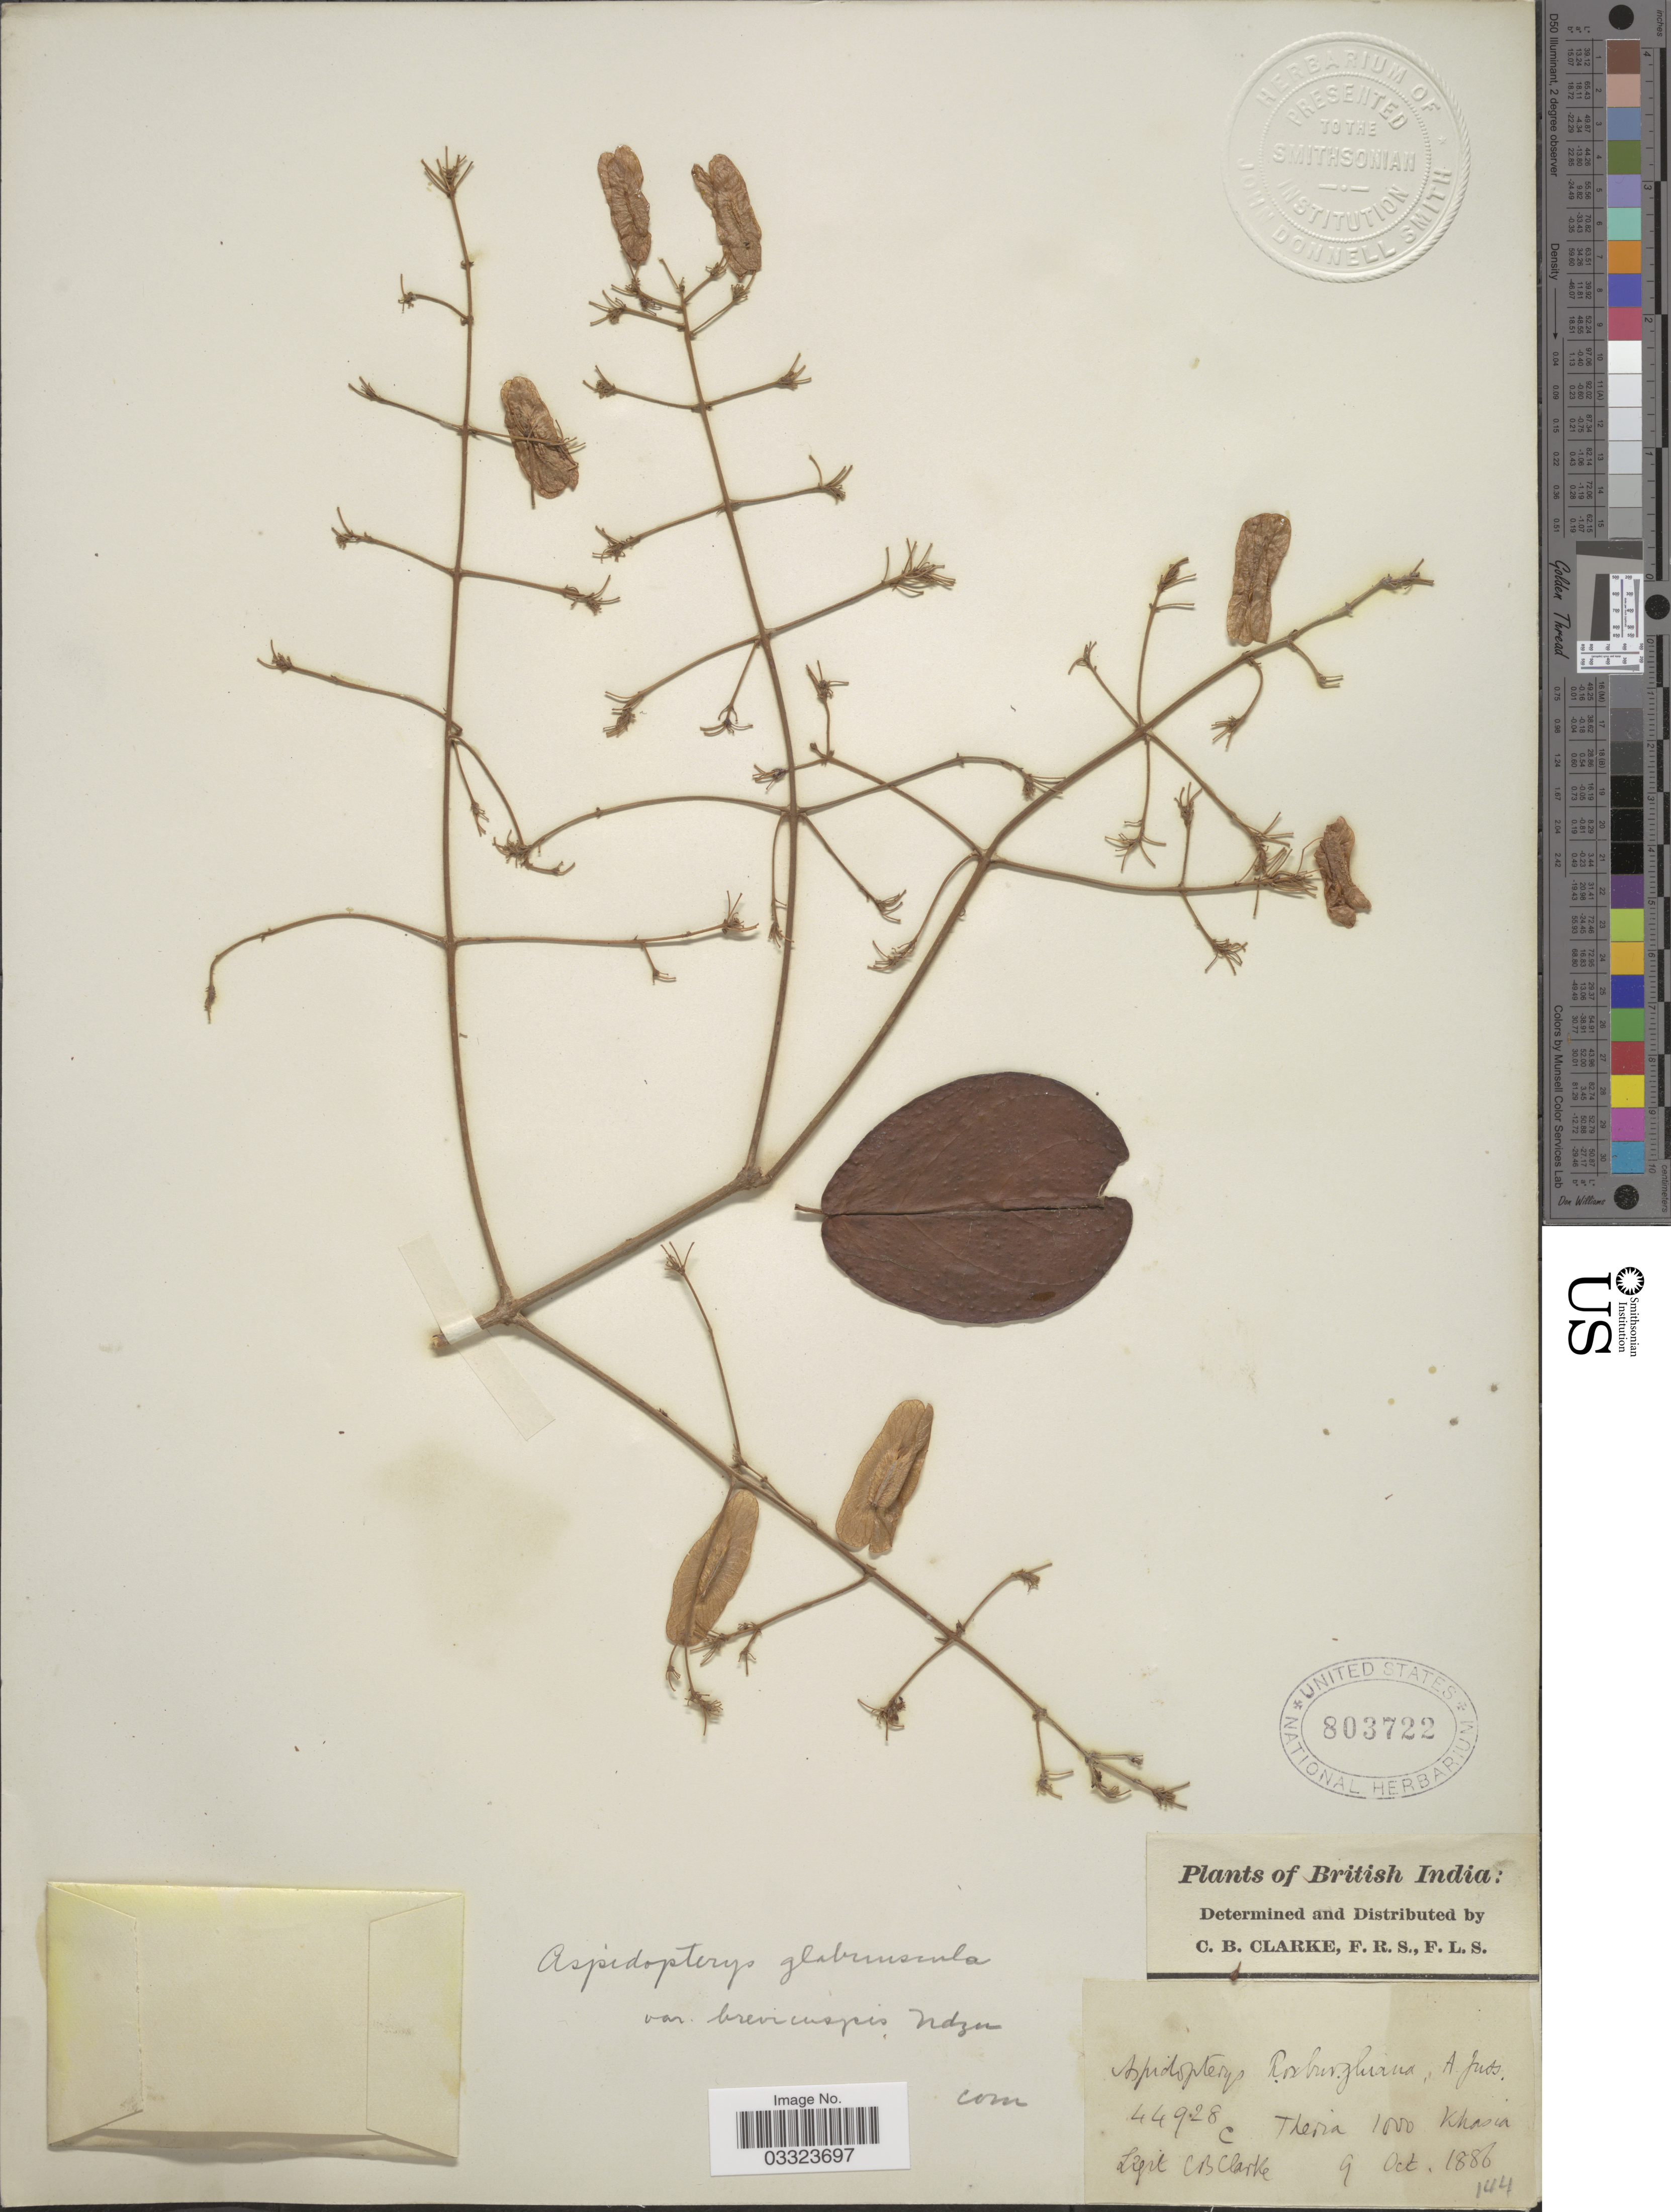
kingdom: Plantae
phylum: Tracheophyta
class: Magnoliopsida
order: Malpighiales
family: Malpighiaceae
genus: Aspidopterys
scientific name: Aspidopterys glabriuscula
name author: A. Juss.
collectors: C. B. Clarke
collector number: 44928C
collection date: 1886-10-09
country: India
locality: British India. Theria. Khasia.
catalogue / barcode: US 803722